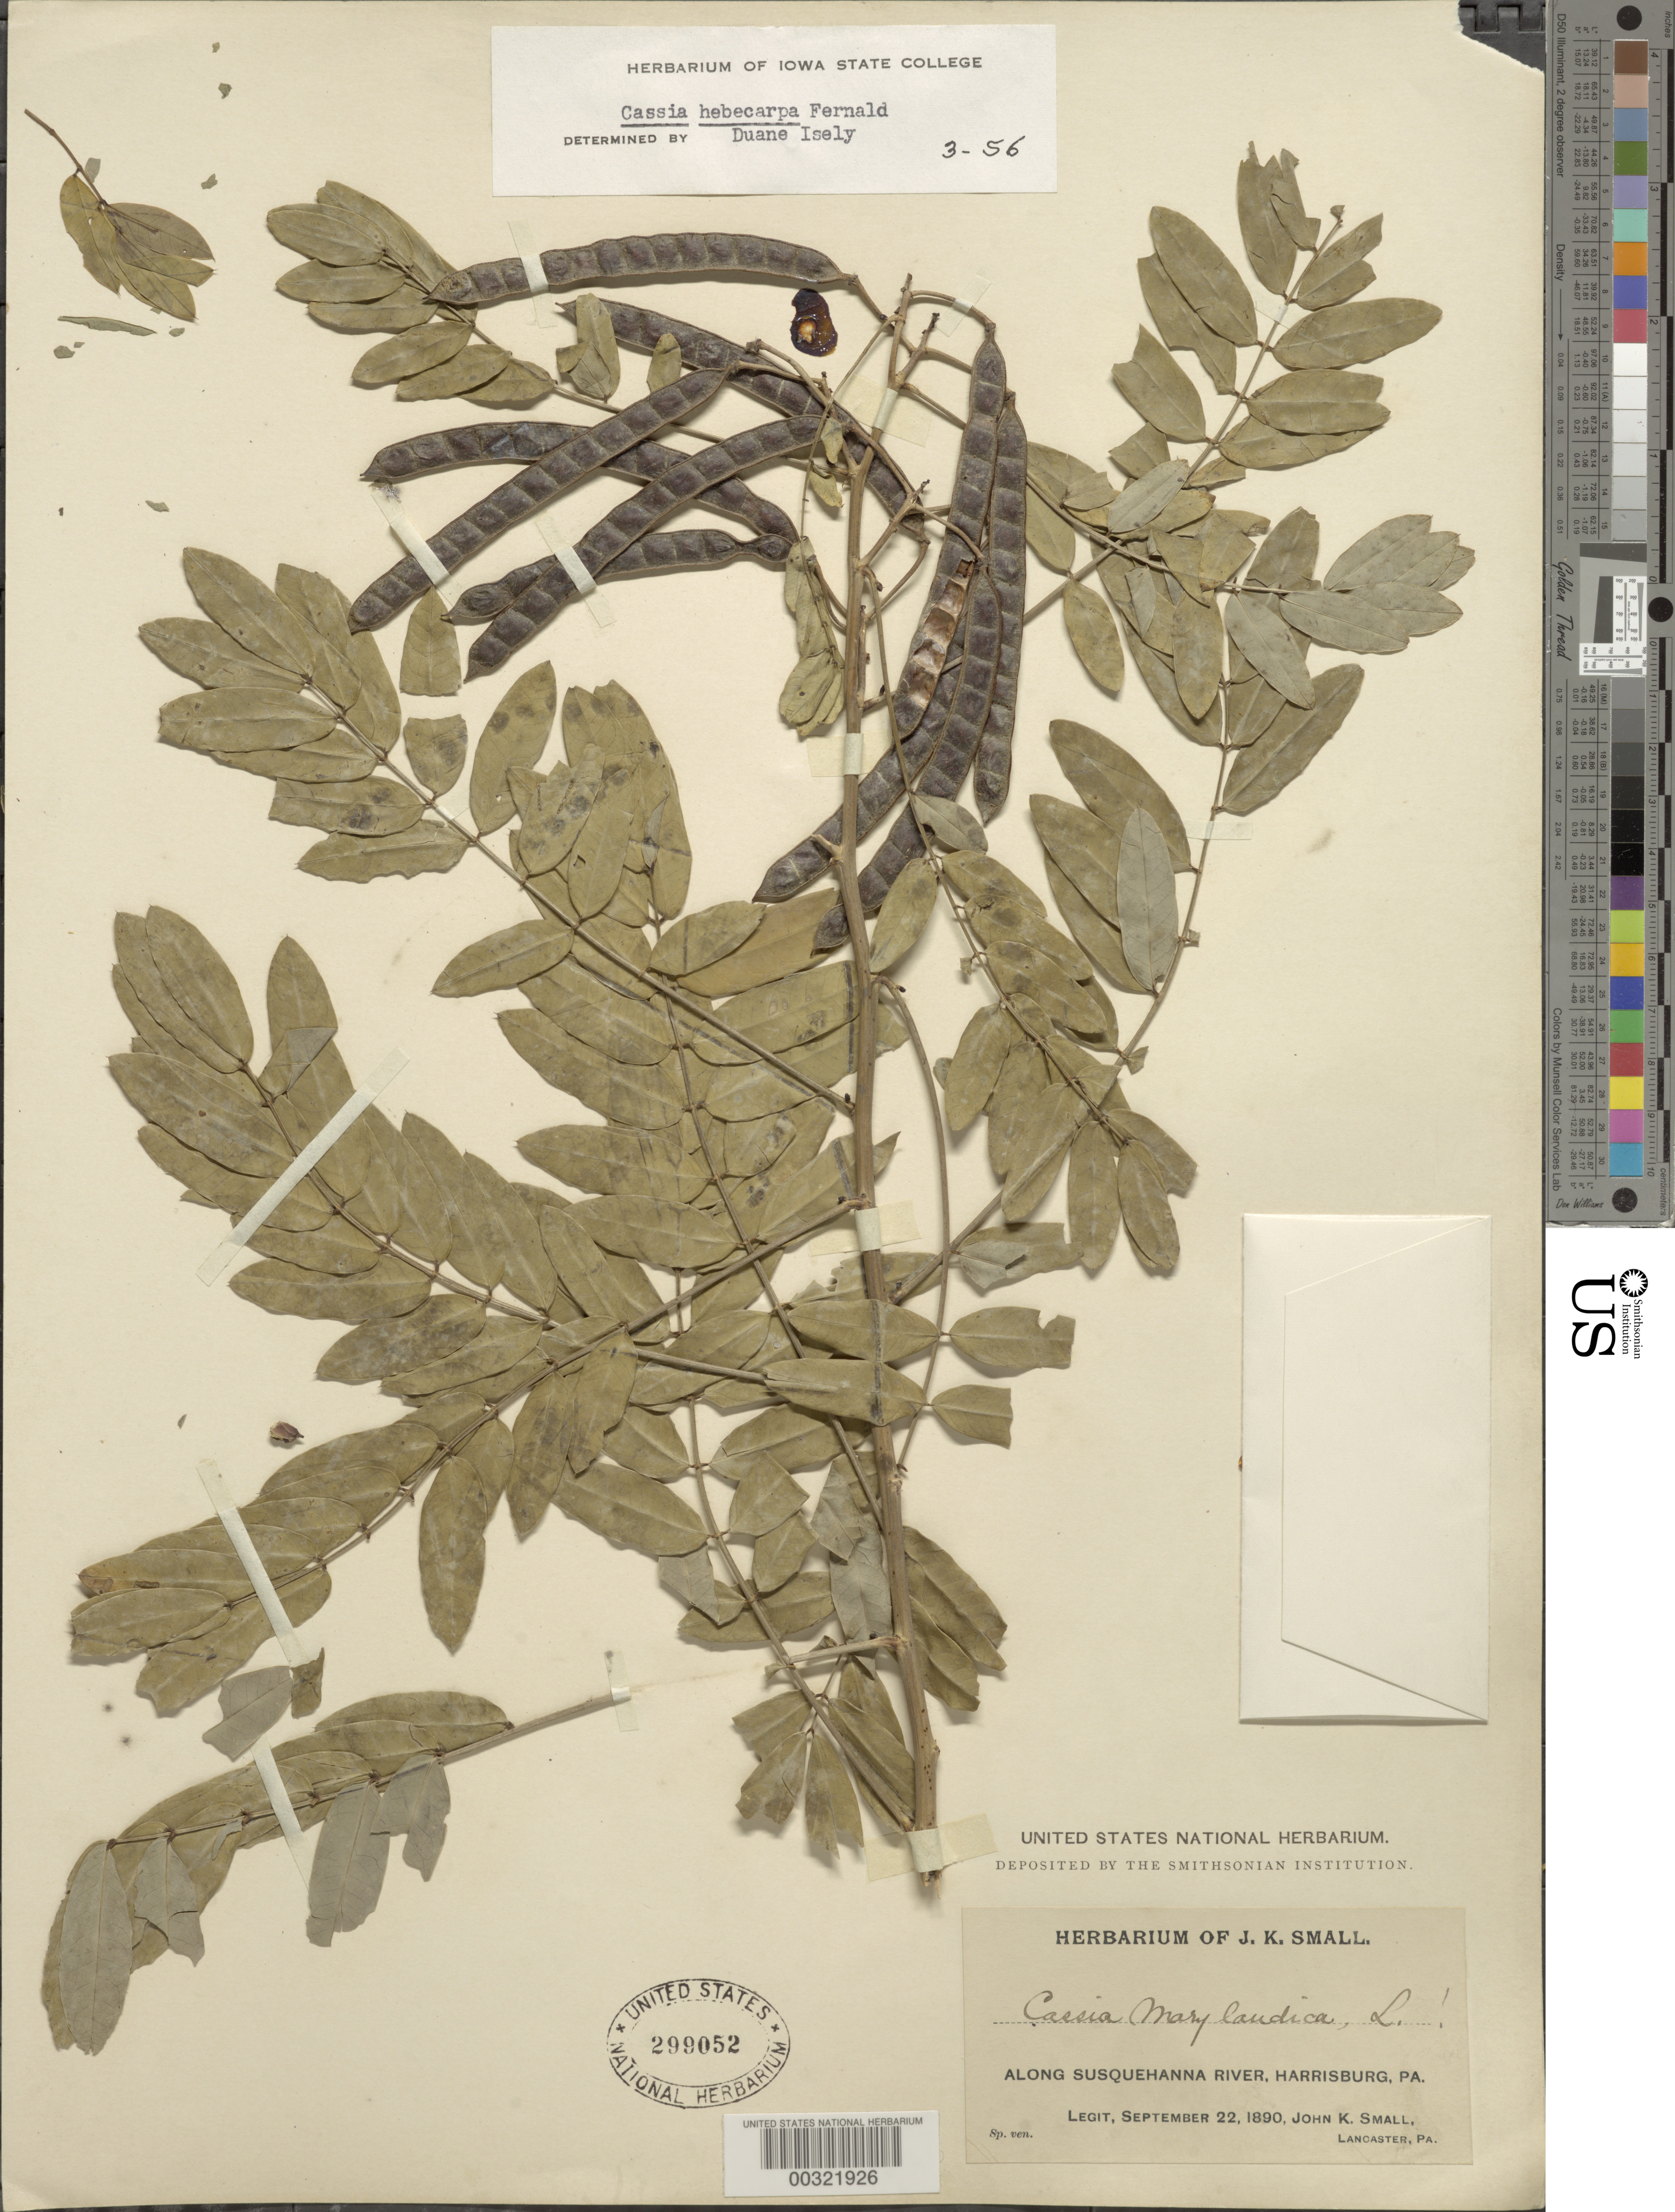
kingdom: Plantae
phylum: Tracheophyta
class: Magnoliopsida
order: Fabales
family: Fabaceae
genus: Senna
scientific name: Senna hebecarpa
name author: (Fernald) H.S. Irwin & Barneby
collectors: J. K. Small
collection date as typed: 22 Sep 1890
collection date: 1890-09-22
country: United States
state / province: Pennsylvania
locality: Along susquehanna river, harrisburg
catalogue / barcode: US 299052